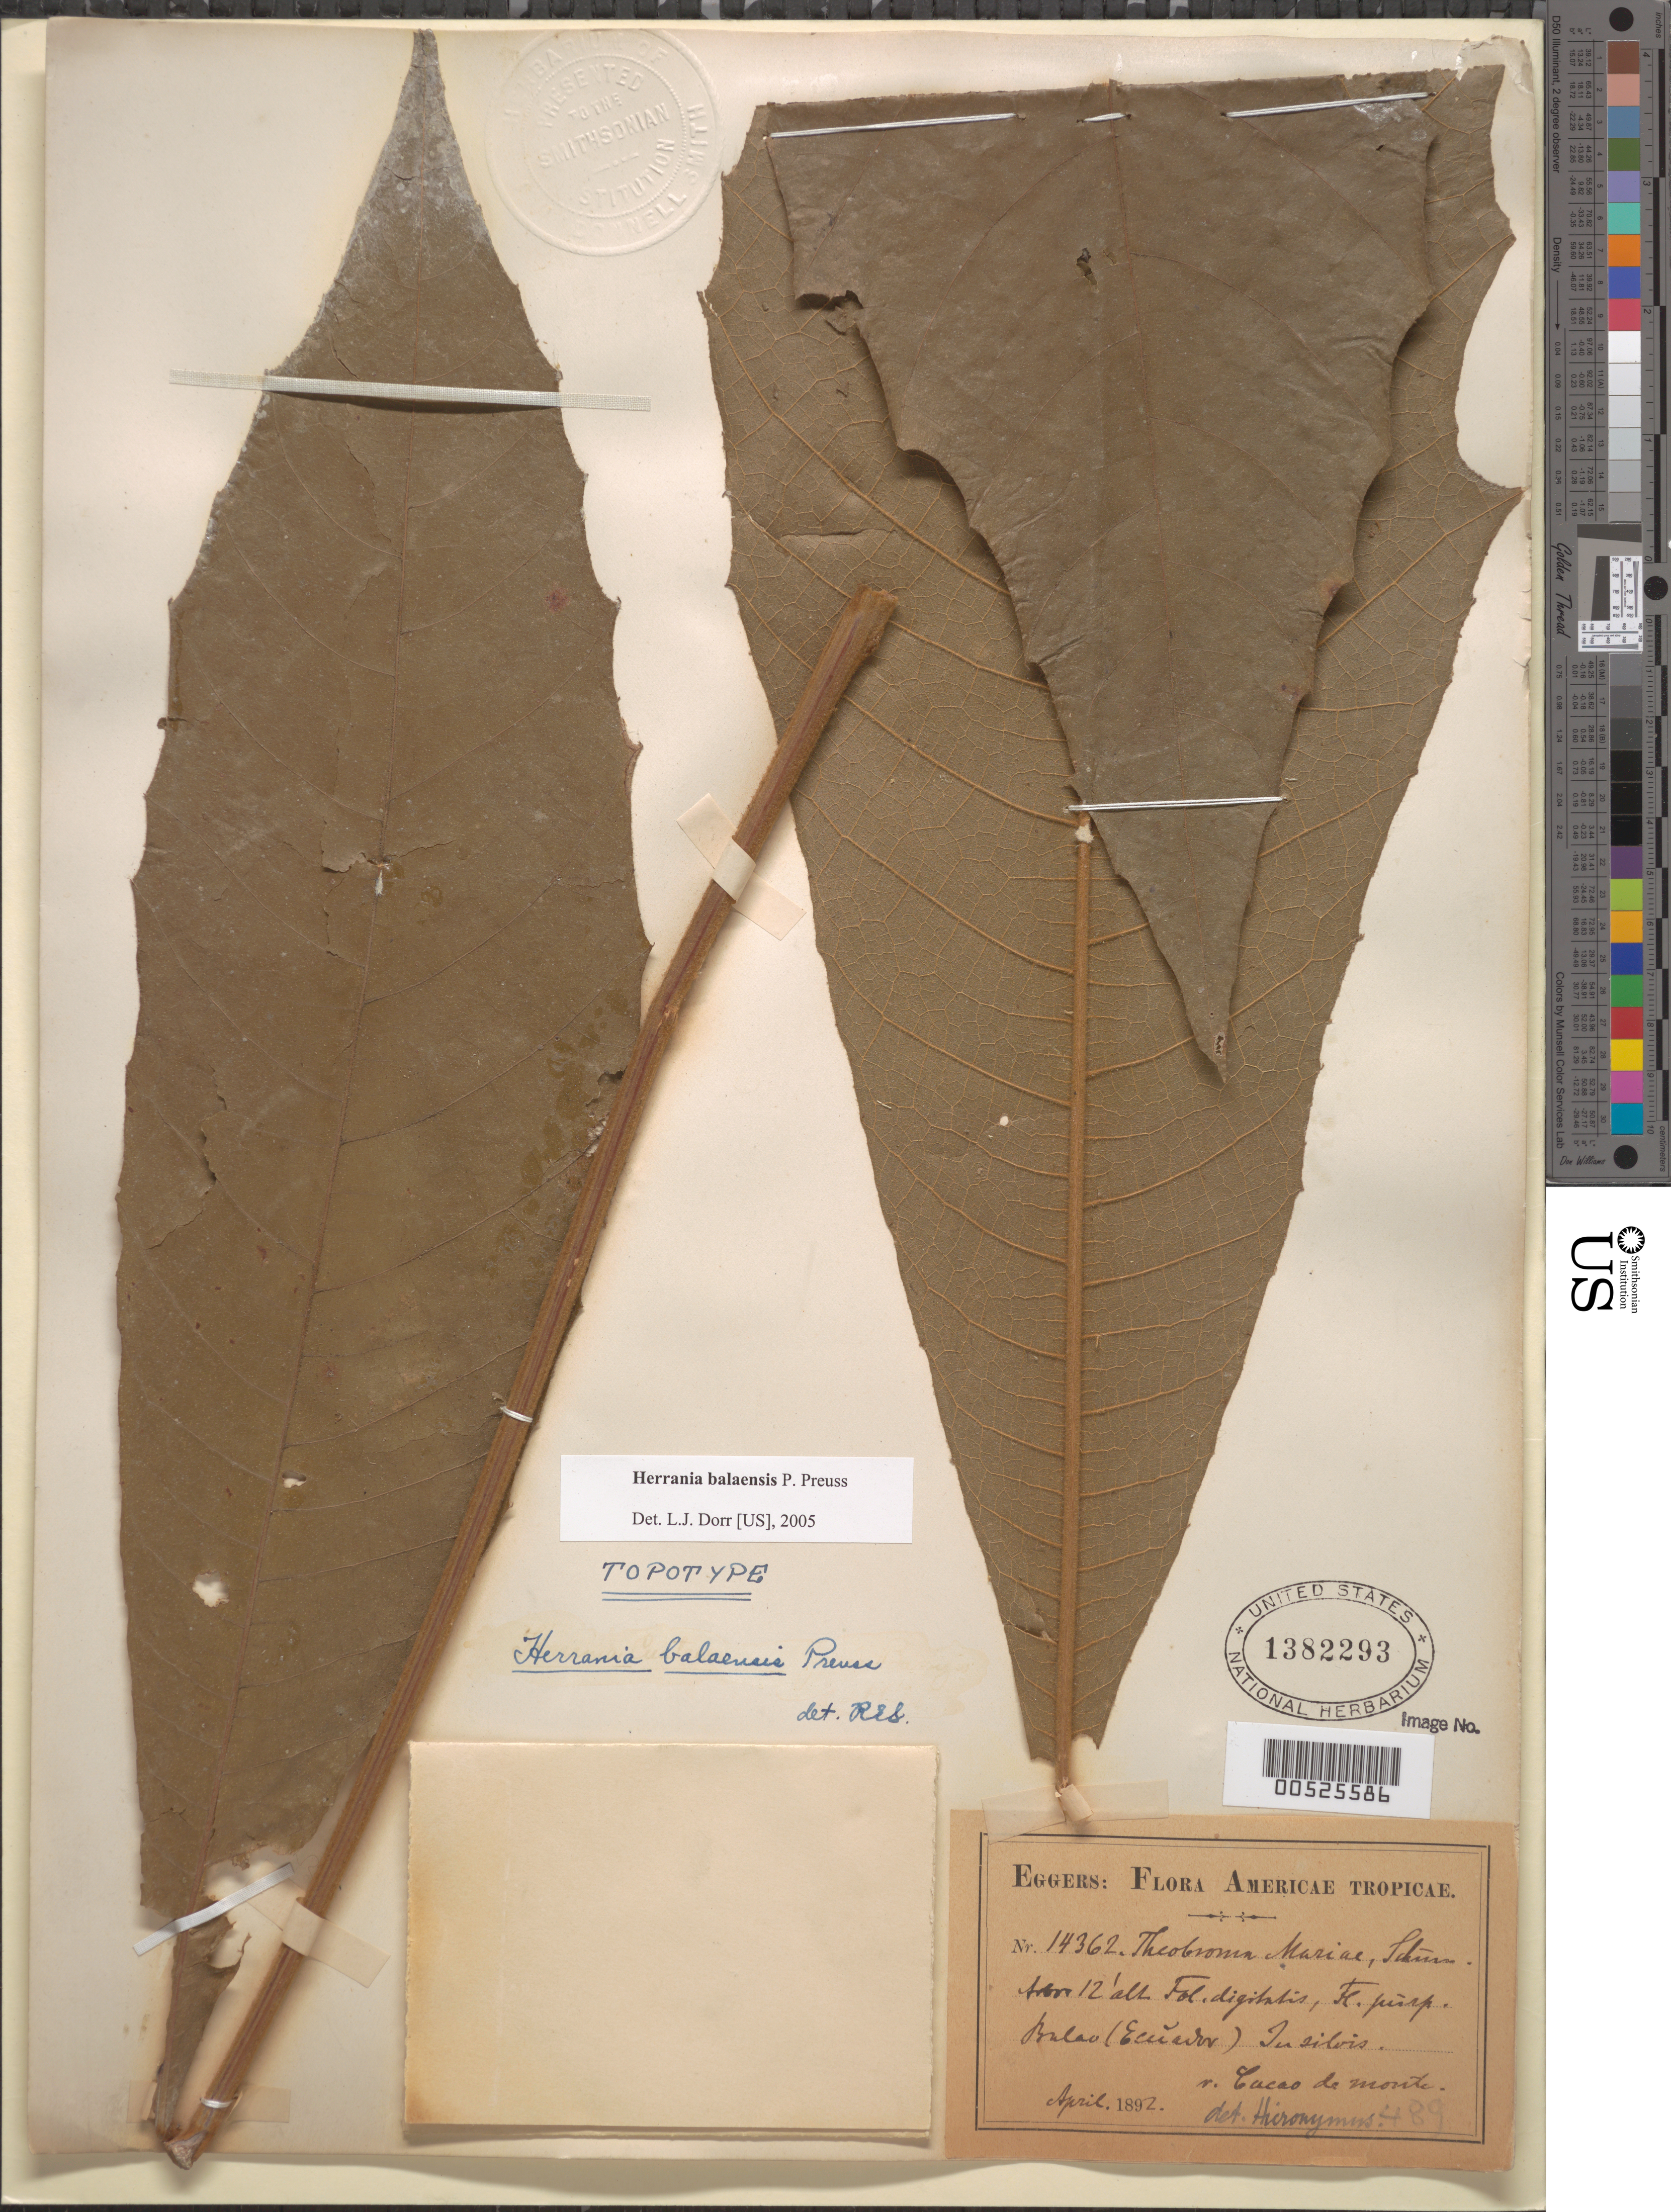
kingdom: Plantae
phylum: Tracheophyta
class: Magnoliopsida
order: Malvales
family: Malvaceae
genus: Herrania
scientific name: Herrania balaensis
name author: H. Preuss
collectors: H. F. A. von Eggers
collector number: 14362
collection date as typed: Apr 1892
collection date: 1892-04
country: Ecuador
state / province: Guayas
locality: Balao [sic]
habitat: In silvis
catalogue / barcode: US 1382293